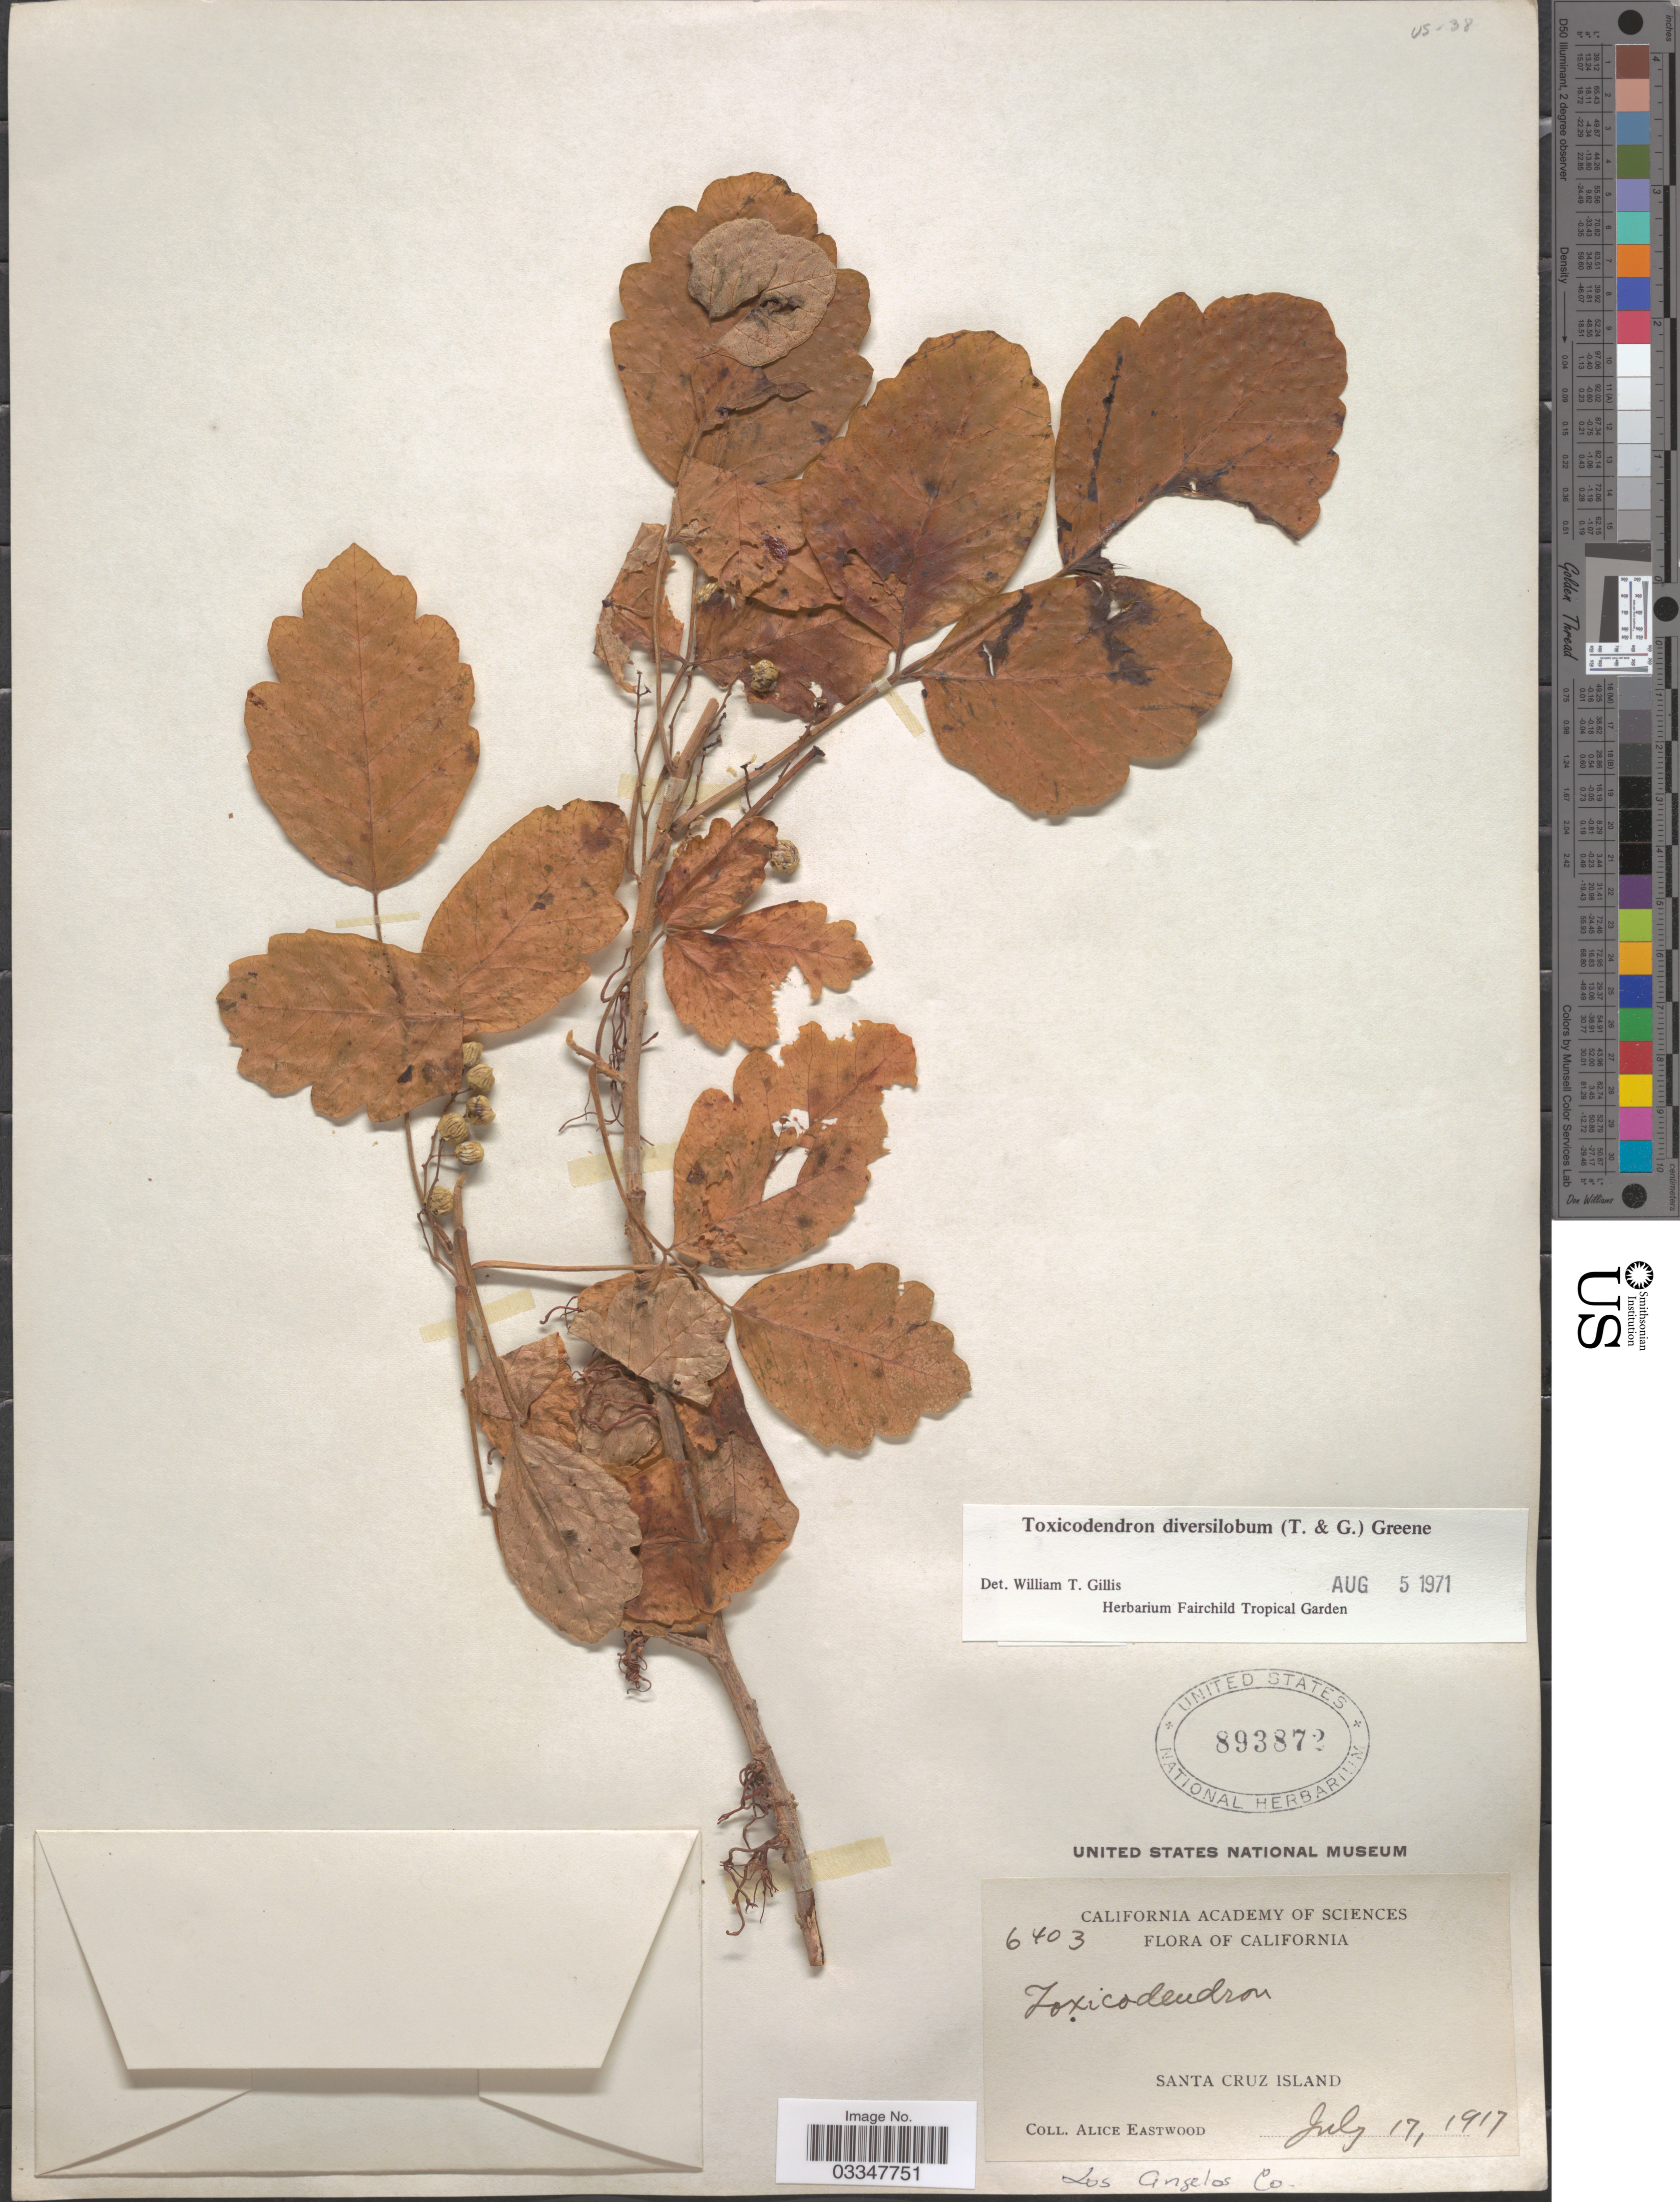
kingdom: Plantae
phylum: Tracheophyta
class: Magnoliopsida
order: Sapindales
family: Anacardiaceae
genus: Toxicodendron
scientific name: Toxicodendron diversilobum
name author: (Torr. & A. Gray) Greene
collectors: A. Eastwood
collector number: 6403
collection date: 1917-07-17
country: United States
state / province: California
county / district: Los Angeles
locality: Santa Cruz Island. Los Angeles Co.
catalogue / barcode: US 893872